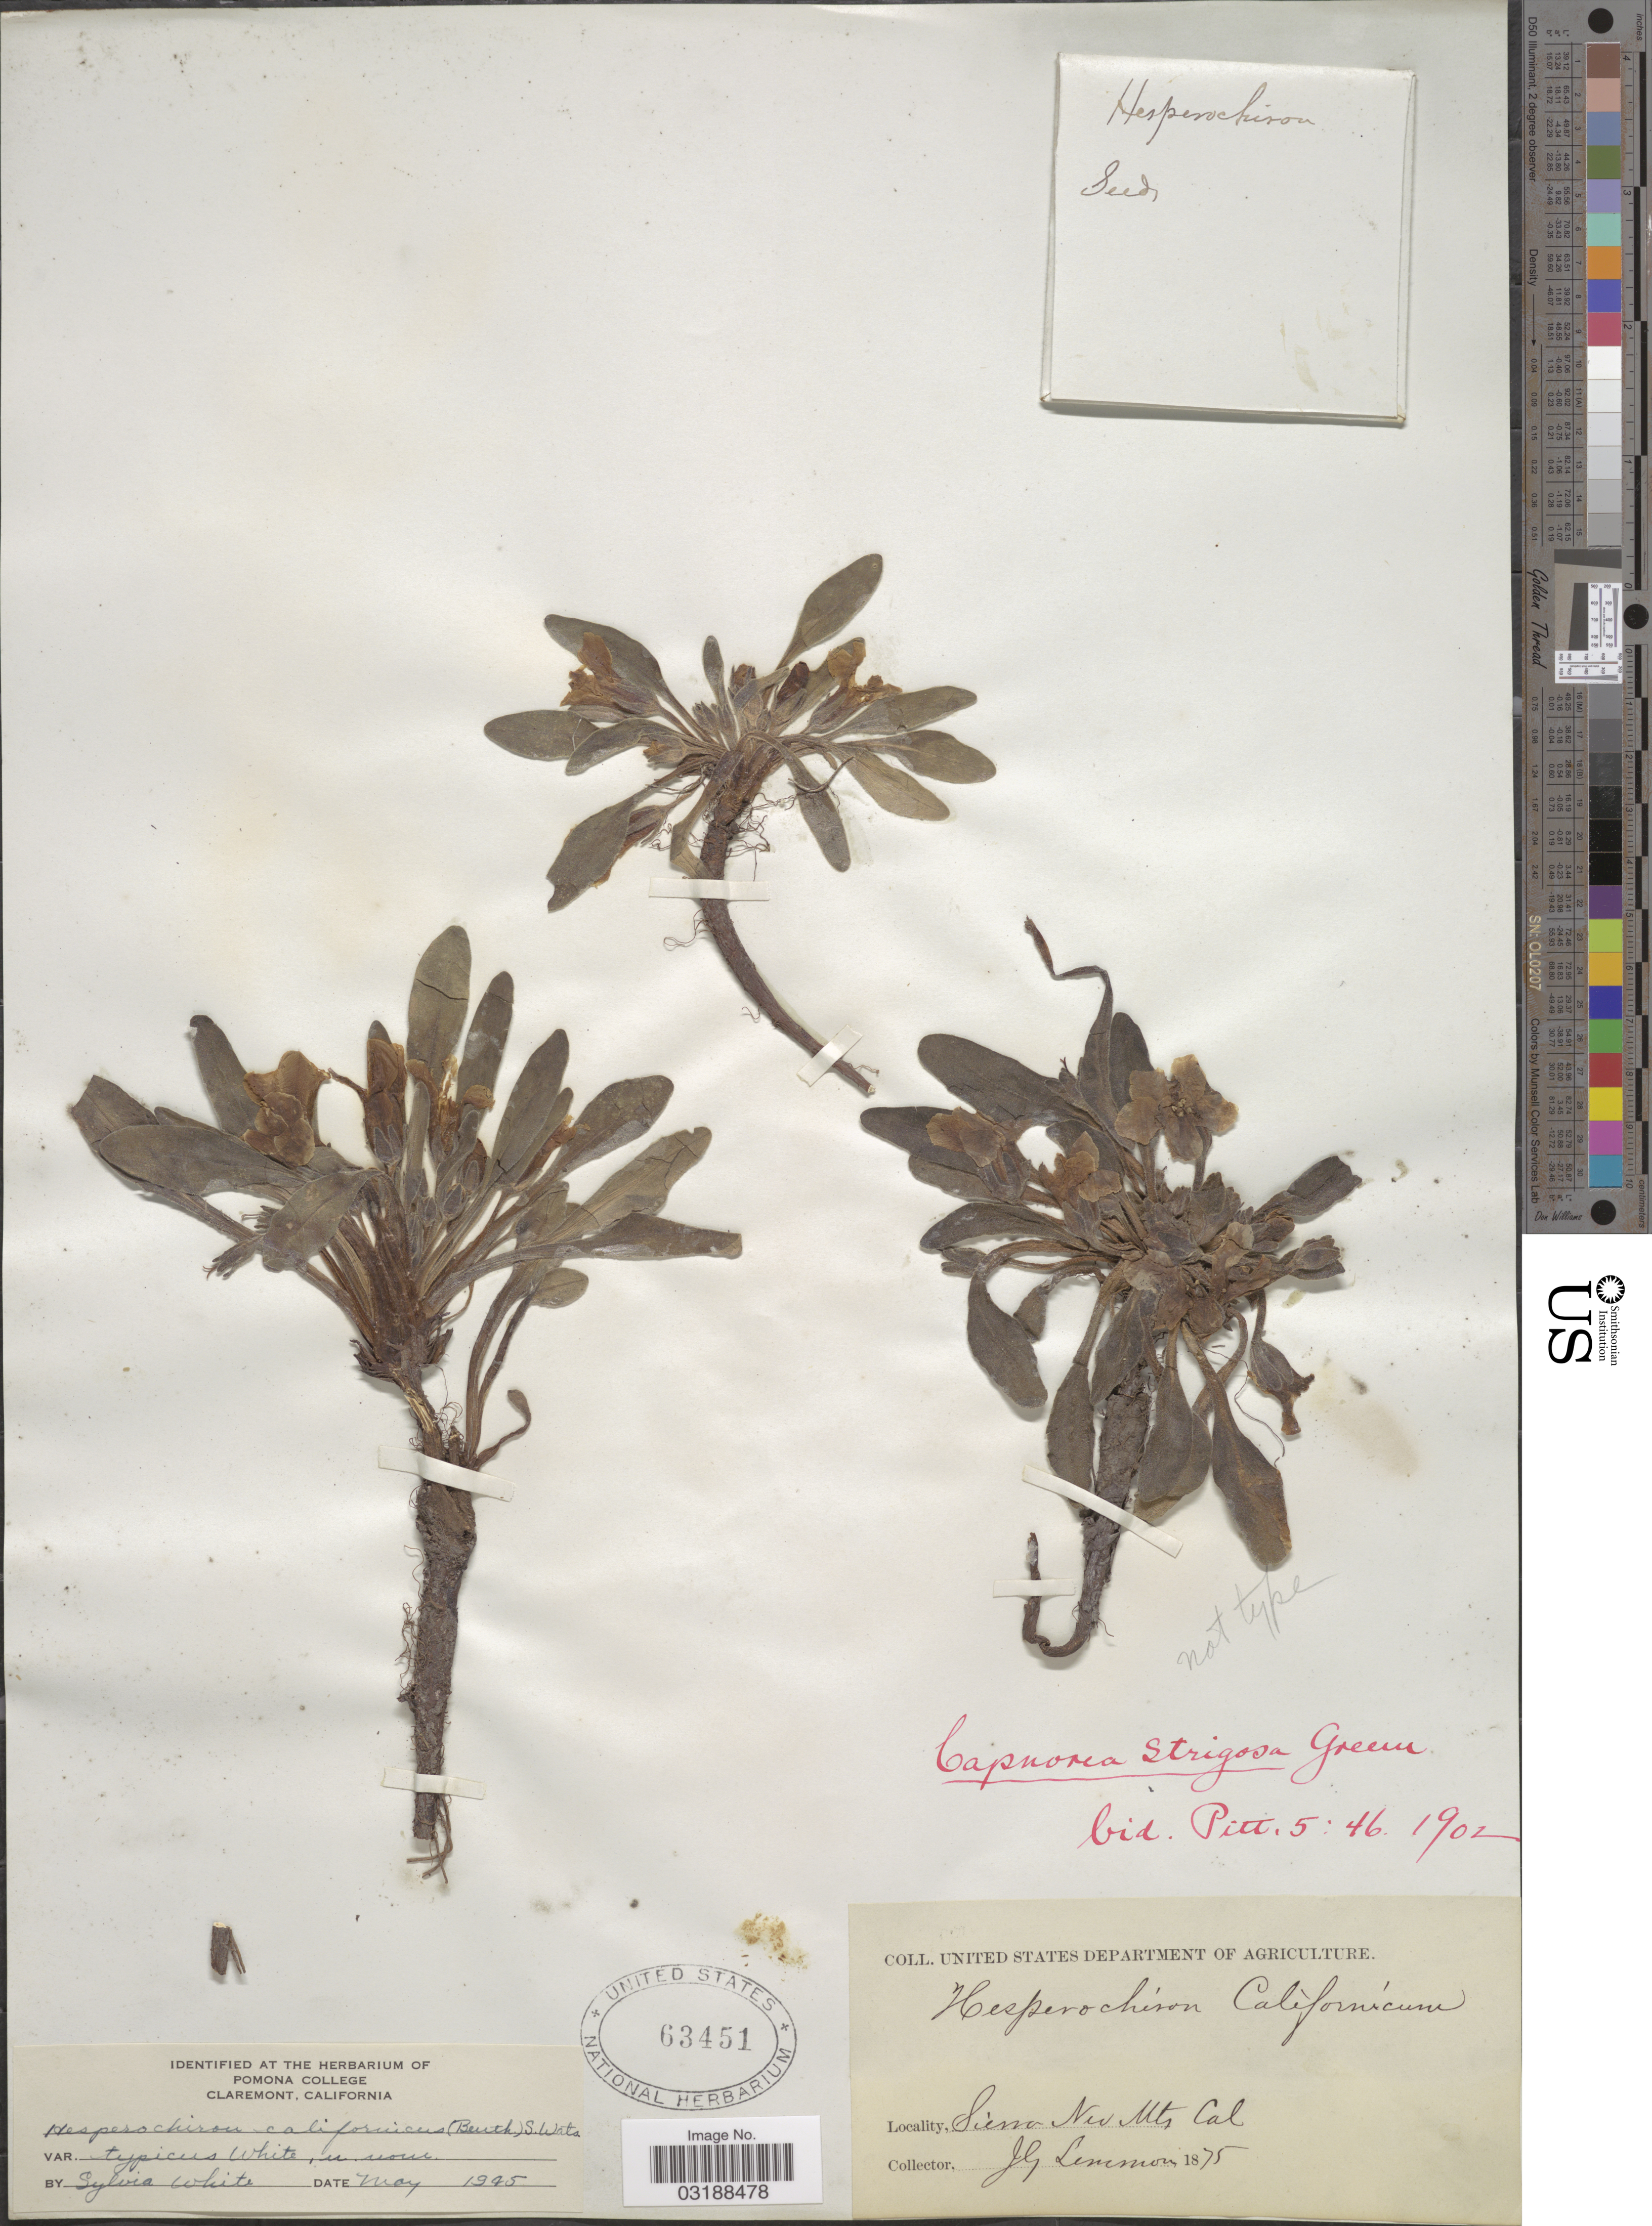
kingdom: Plantae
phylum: Tracheophyta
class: Magnoliopsida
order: Boraginales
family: Hydrophyllaceae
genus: Hesperochiron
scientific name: Hesperochiron californicus var. typicus White ined.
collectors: J. Lemmon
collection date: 1875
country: United States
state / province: California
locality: Sierra Nev. Mts.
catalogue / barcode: US 63451